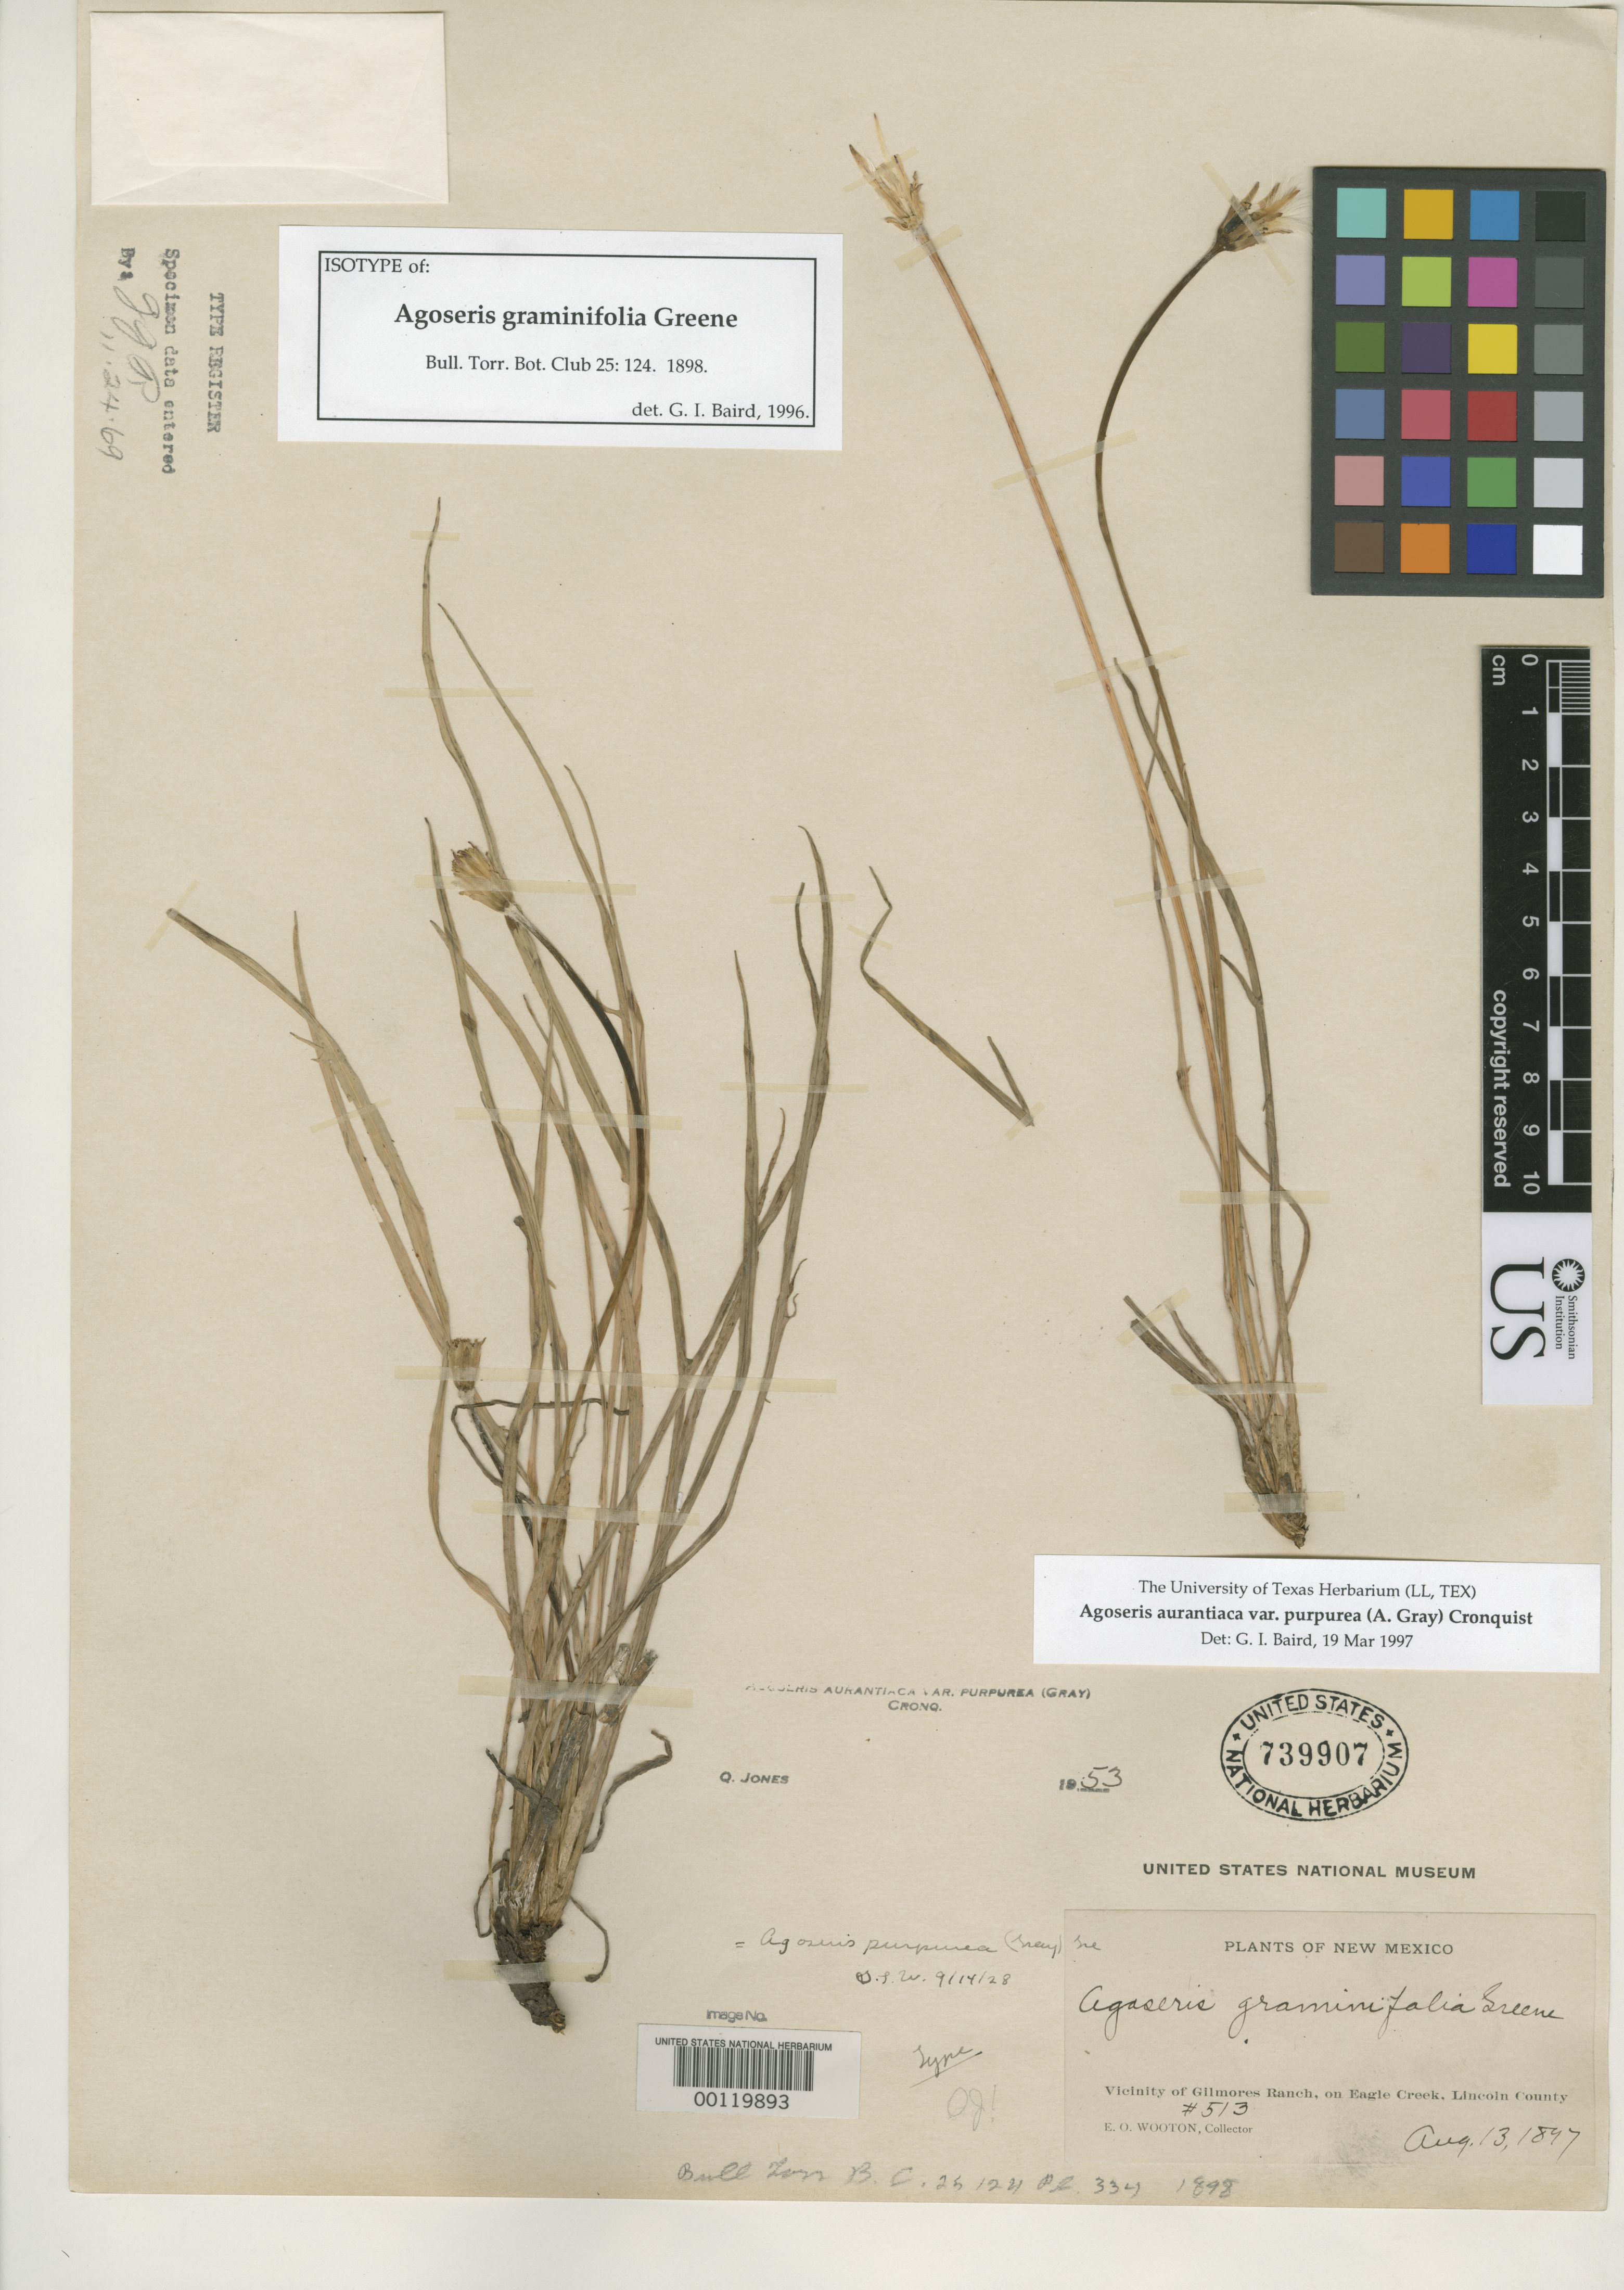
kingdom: Plantae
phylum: Tracheophyta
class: Magnoliopsida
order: Asterales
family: Asteraceae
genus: Agoseris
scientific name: Agoseris graminifolia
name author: Greene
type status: Possible Holotype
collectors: E. O. Wooton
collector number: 513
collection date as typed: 13 Aug 1897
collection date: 1897-08-13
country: United States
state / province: New Mexico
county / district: Lincoln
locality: Vicinity of Gilmores Ranch, Eagle Creek, Lincoln Co.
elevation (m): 2134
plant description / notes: This US specimen (USNH 739907) annotated by G.I. Baird (1996) as "isotype" but annotated as "Type" in what appears to be Greene's hand and thus possibly the holotype.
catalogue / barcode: US 739907